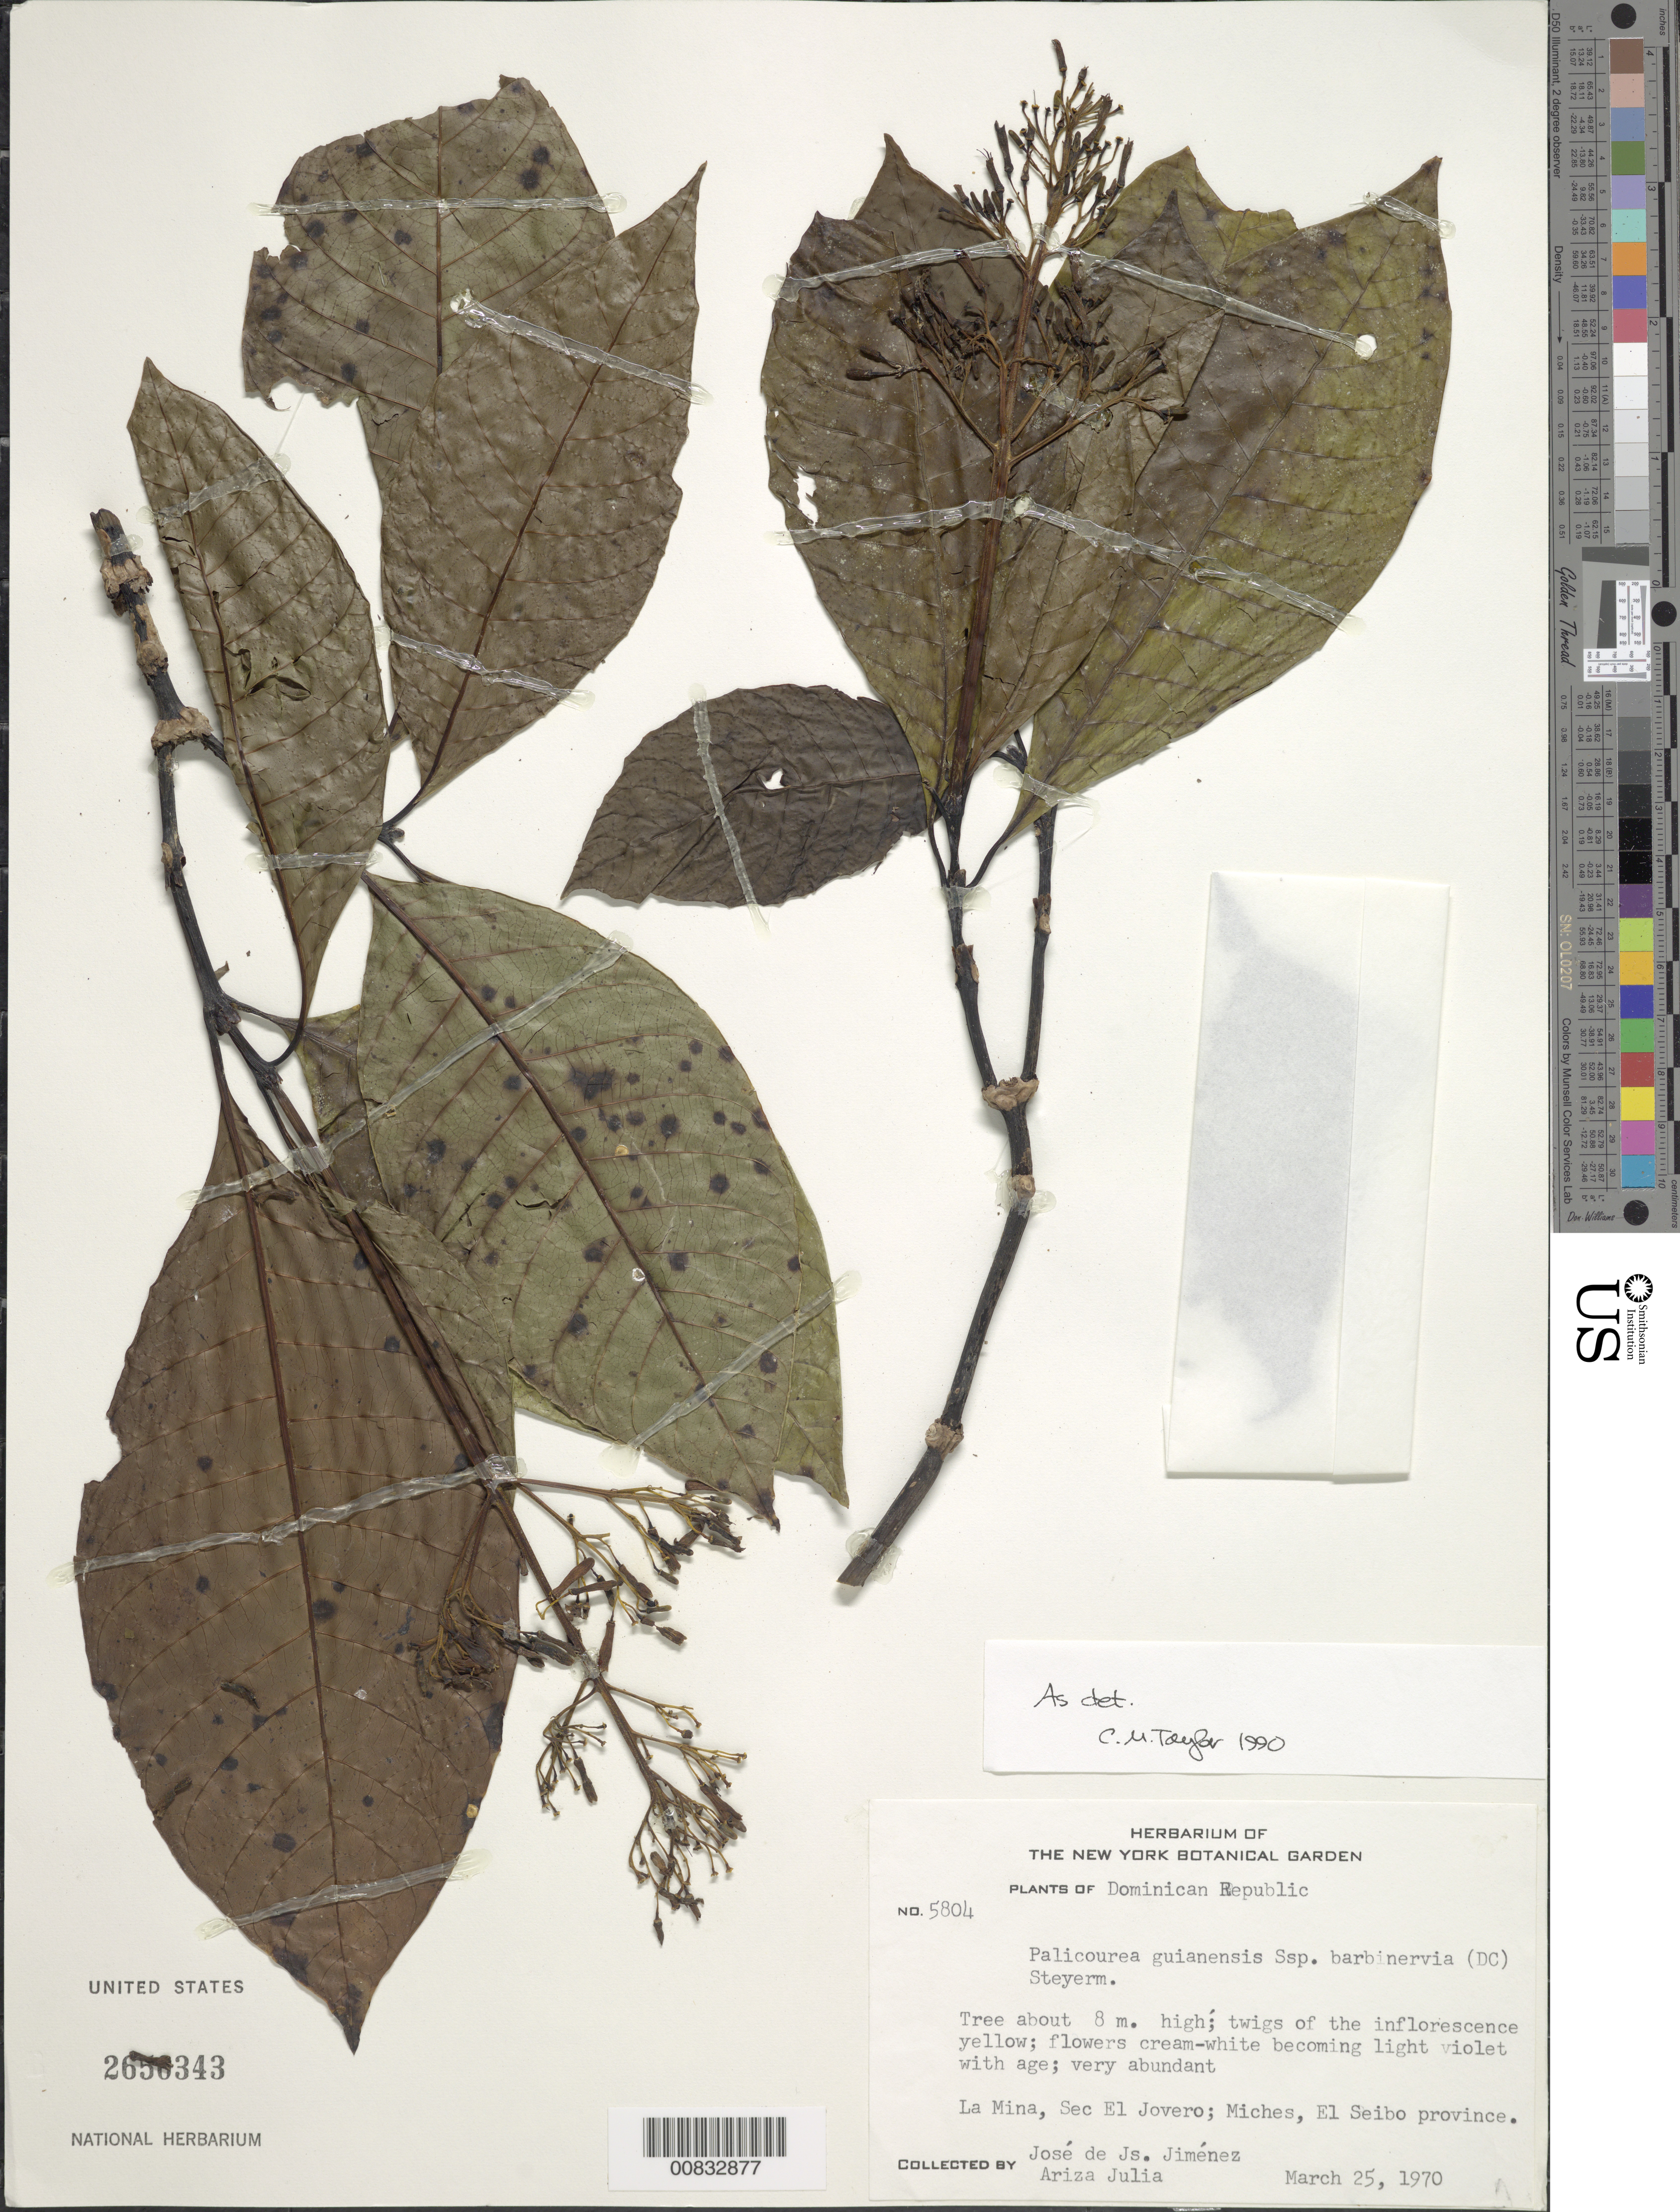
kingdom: Plantae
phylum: Tracheophyta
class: Magnoliopsida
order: Gentianales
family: Rubiaceae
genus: Palicourea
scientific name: Palicourea guianensis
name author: Aubl.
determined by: Taylor, Charlotte M.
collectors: J. J. Jiménez Almonte & L. Ariza-Julia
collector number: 5804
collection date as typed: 25 Mar 1970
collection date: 1970-03-25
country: Dominican Republic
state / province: El Seibo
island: Hispaniola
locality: La Mina, Sec El Jovero, Miches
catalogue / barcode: US 2650343